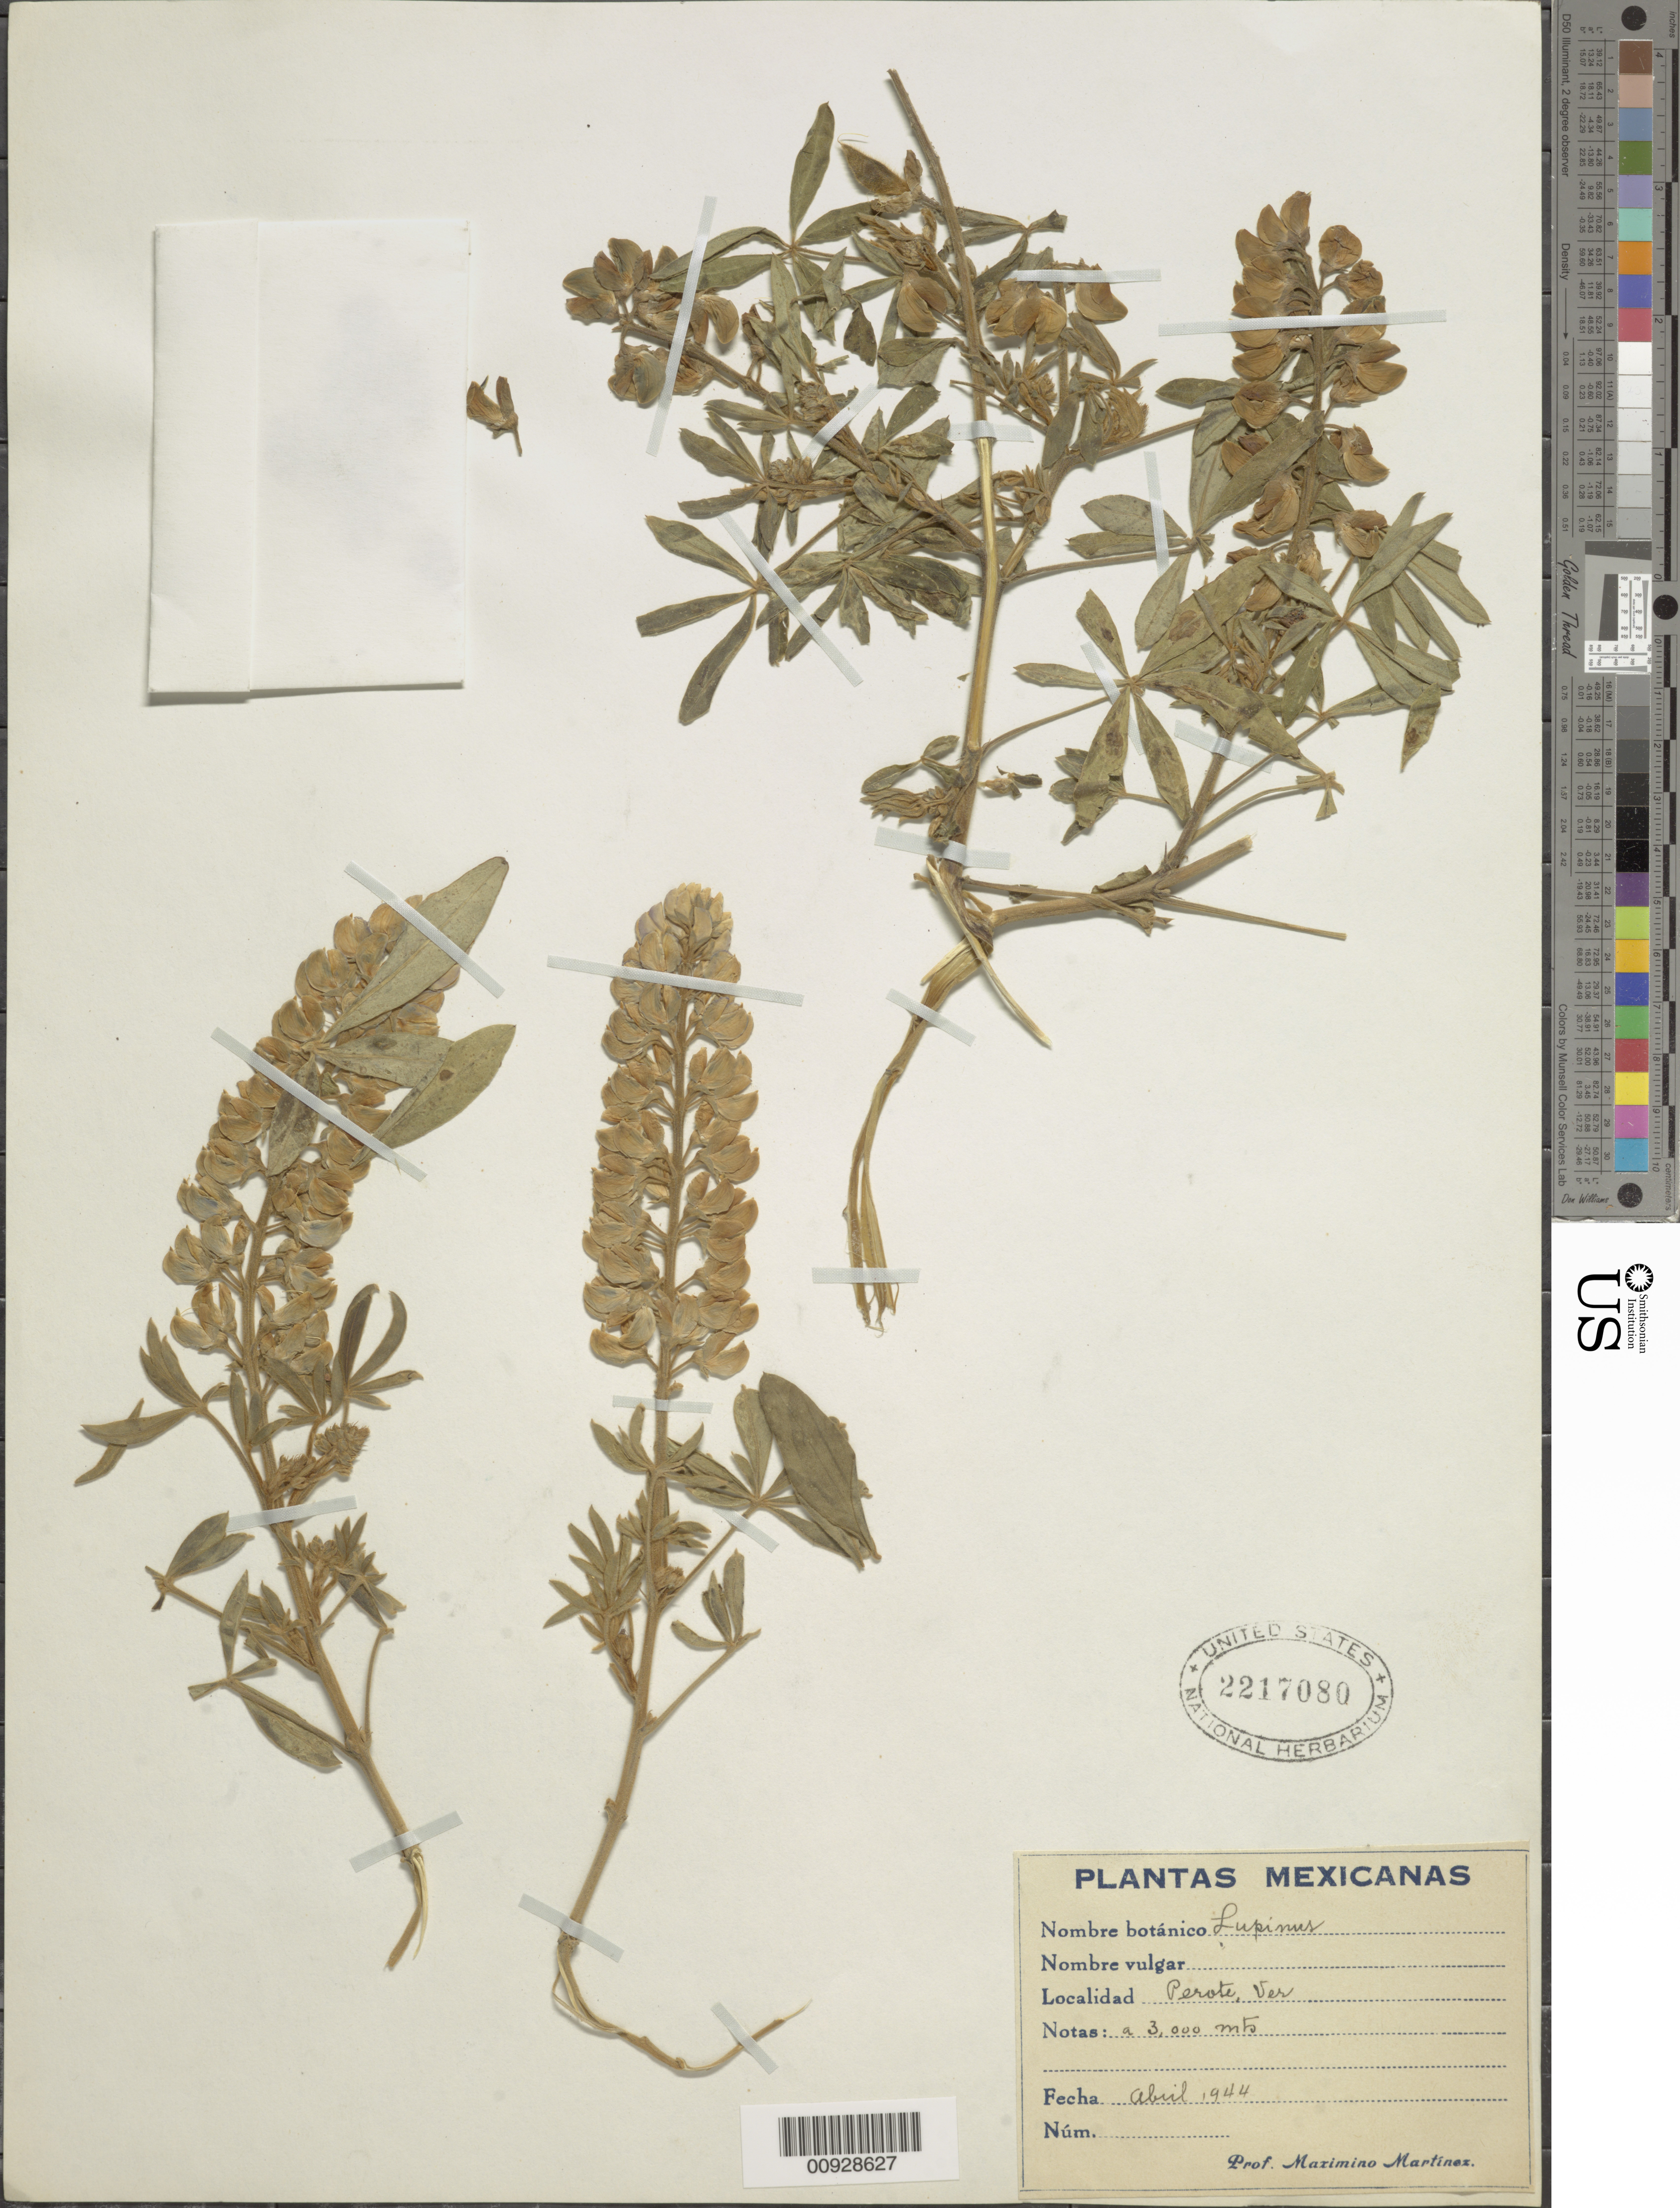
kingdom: Plantae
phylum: Tracheophyta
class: Magnoliopsida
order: Fabales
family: Fabaceae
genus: Lupinus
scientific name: Lupinus sp.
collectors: M. Martinez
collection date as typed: Apr 1944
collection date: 1944-04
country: Mexico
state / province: Veracruz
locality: Perote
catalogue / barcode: US 2217080